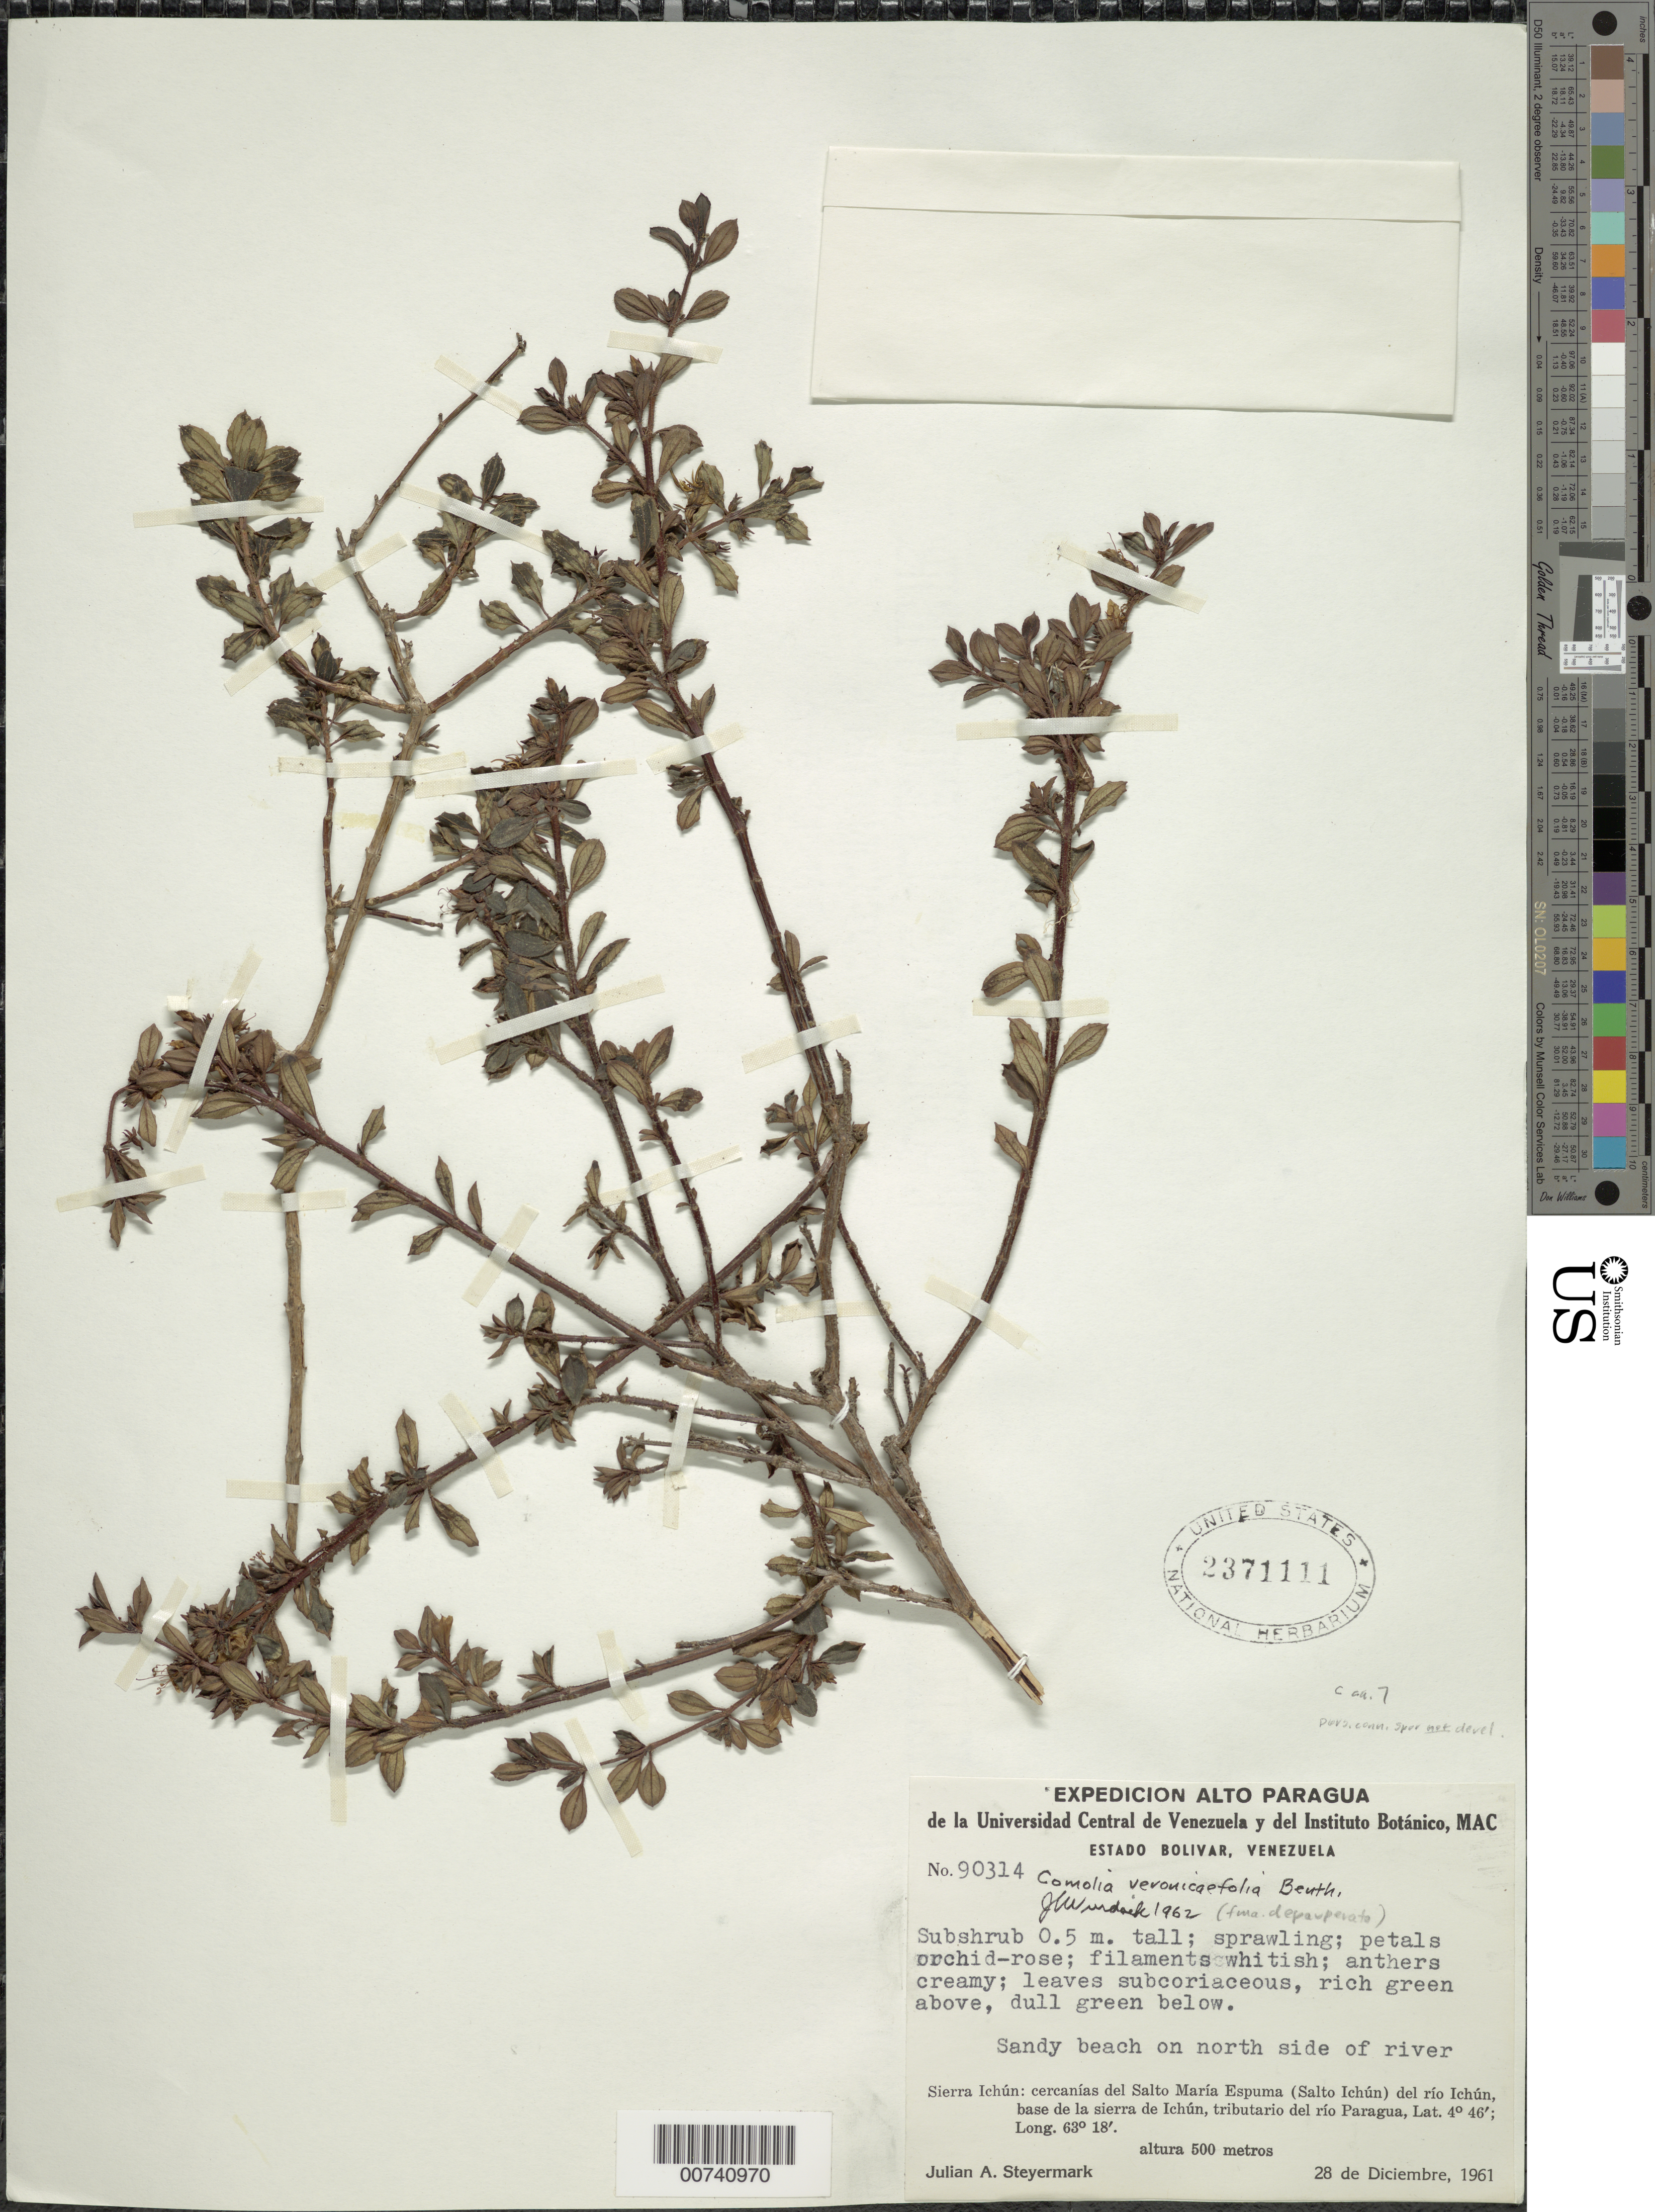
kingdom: Plantae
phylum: Tracheophyta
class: Magnoliopsida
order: Myrtales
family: Melastomataceae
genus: Comolia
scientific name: Comolia berberifolia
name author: DC.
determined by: Nunes da Silva, Diego, (RB), Jardim Botanico do Rio de Janeiro - Herbario (BRAZIL)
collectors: J. Steyermark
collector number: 90314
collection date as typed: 28-Dec-61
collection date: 1961-12-28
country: Venezuela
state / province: Bolívar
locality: Sierra Ichún, Salto María Espuma (Salto Ichún) del Río Ichún (tributary of río Paragua), base de la sierra de Ichún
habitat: Sandy beach on N side of river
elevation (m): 500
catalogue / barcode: US 2371111